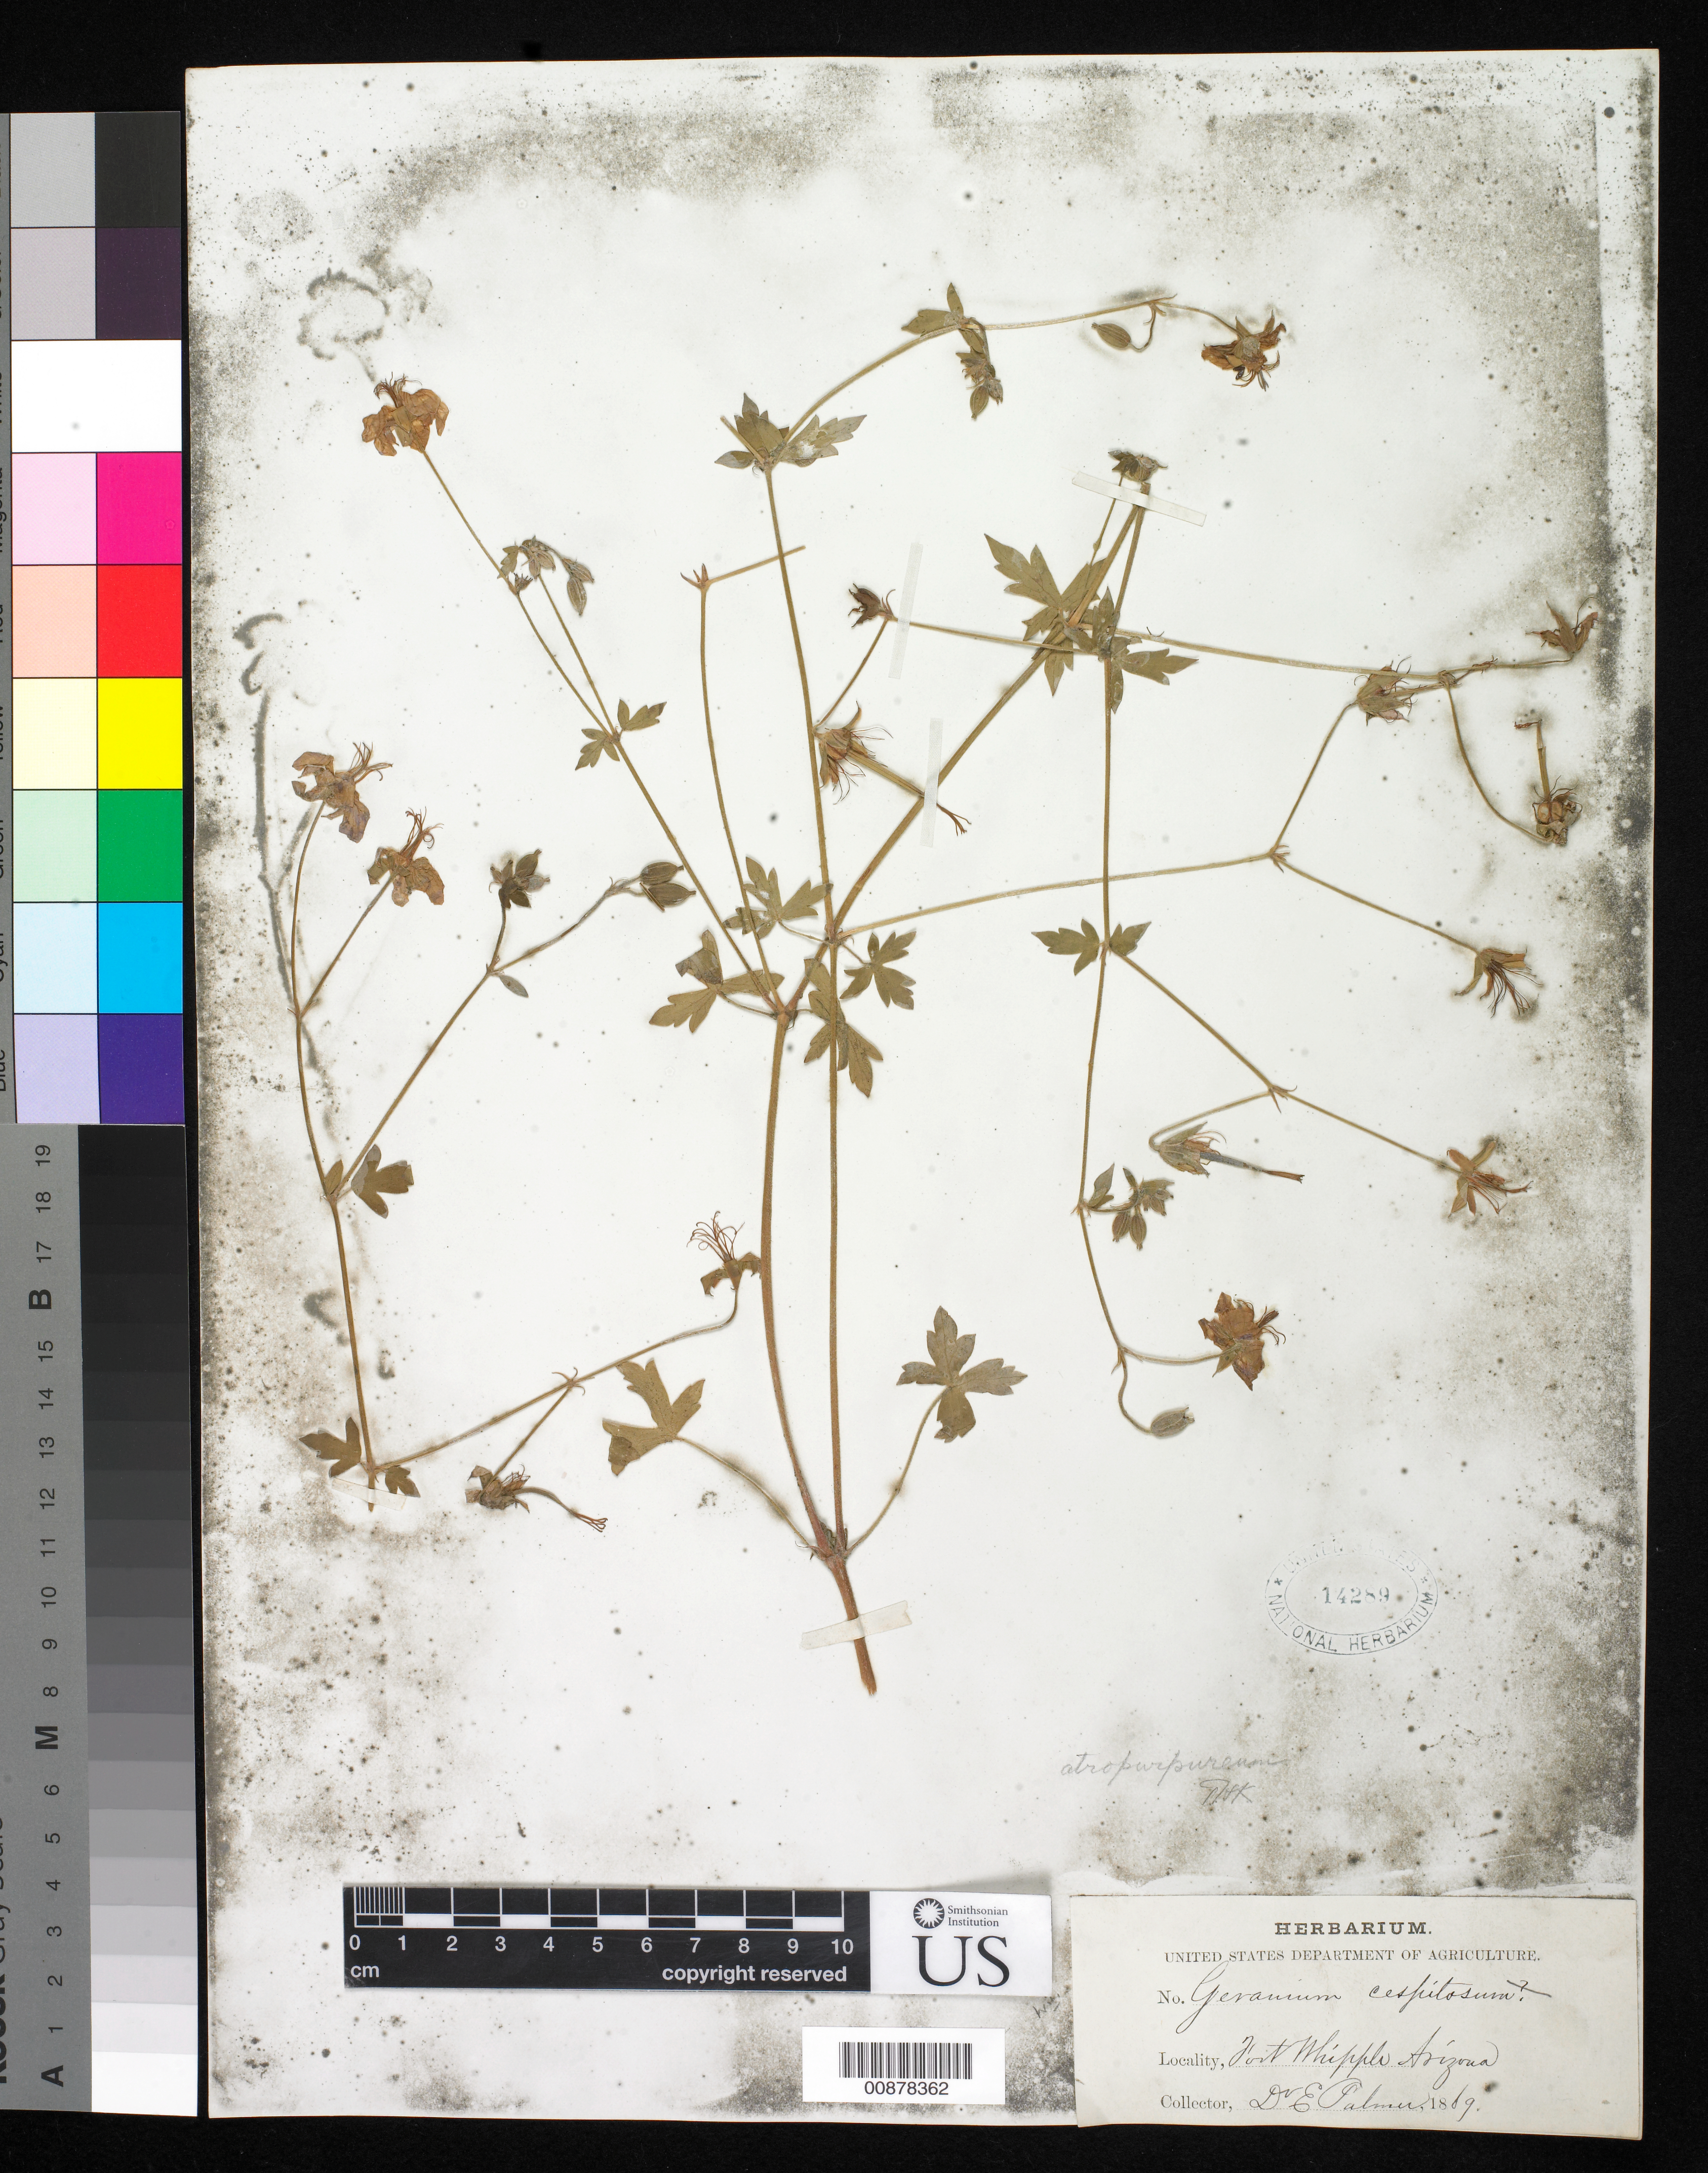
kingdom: Plantae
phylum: Tracheophyta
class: Magnoliopsida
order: Geraniales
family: Geraniaceae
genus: Geranium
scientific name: Geranium caespitosum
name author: E. James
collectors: E. Palmer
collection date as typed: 1869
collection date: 1869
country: United States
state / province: Arizona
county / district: Yavapai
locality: Fort Whipple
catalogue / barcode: US 14289